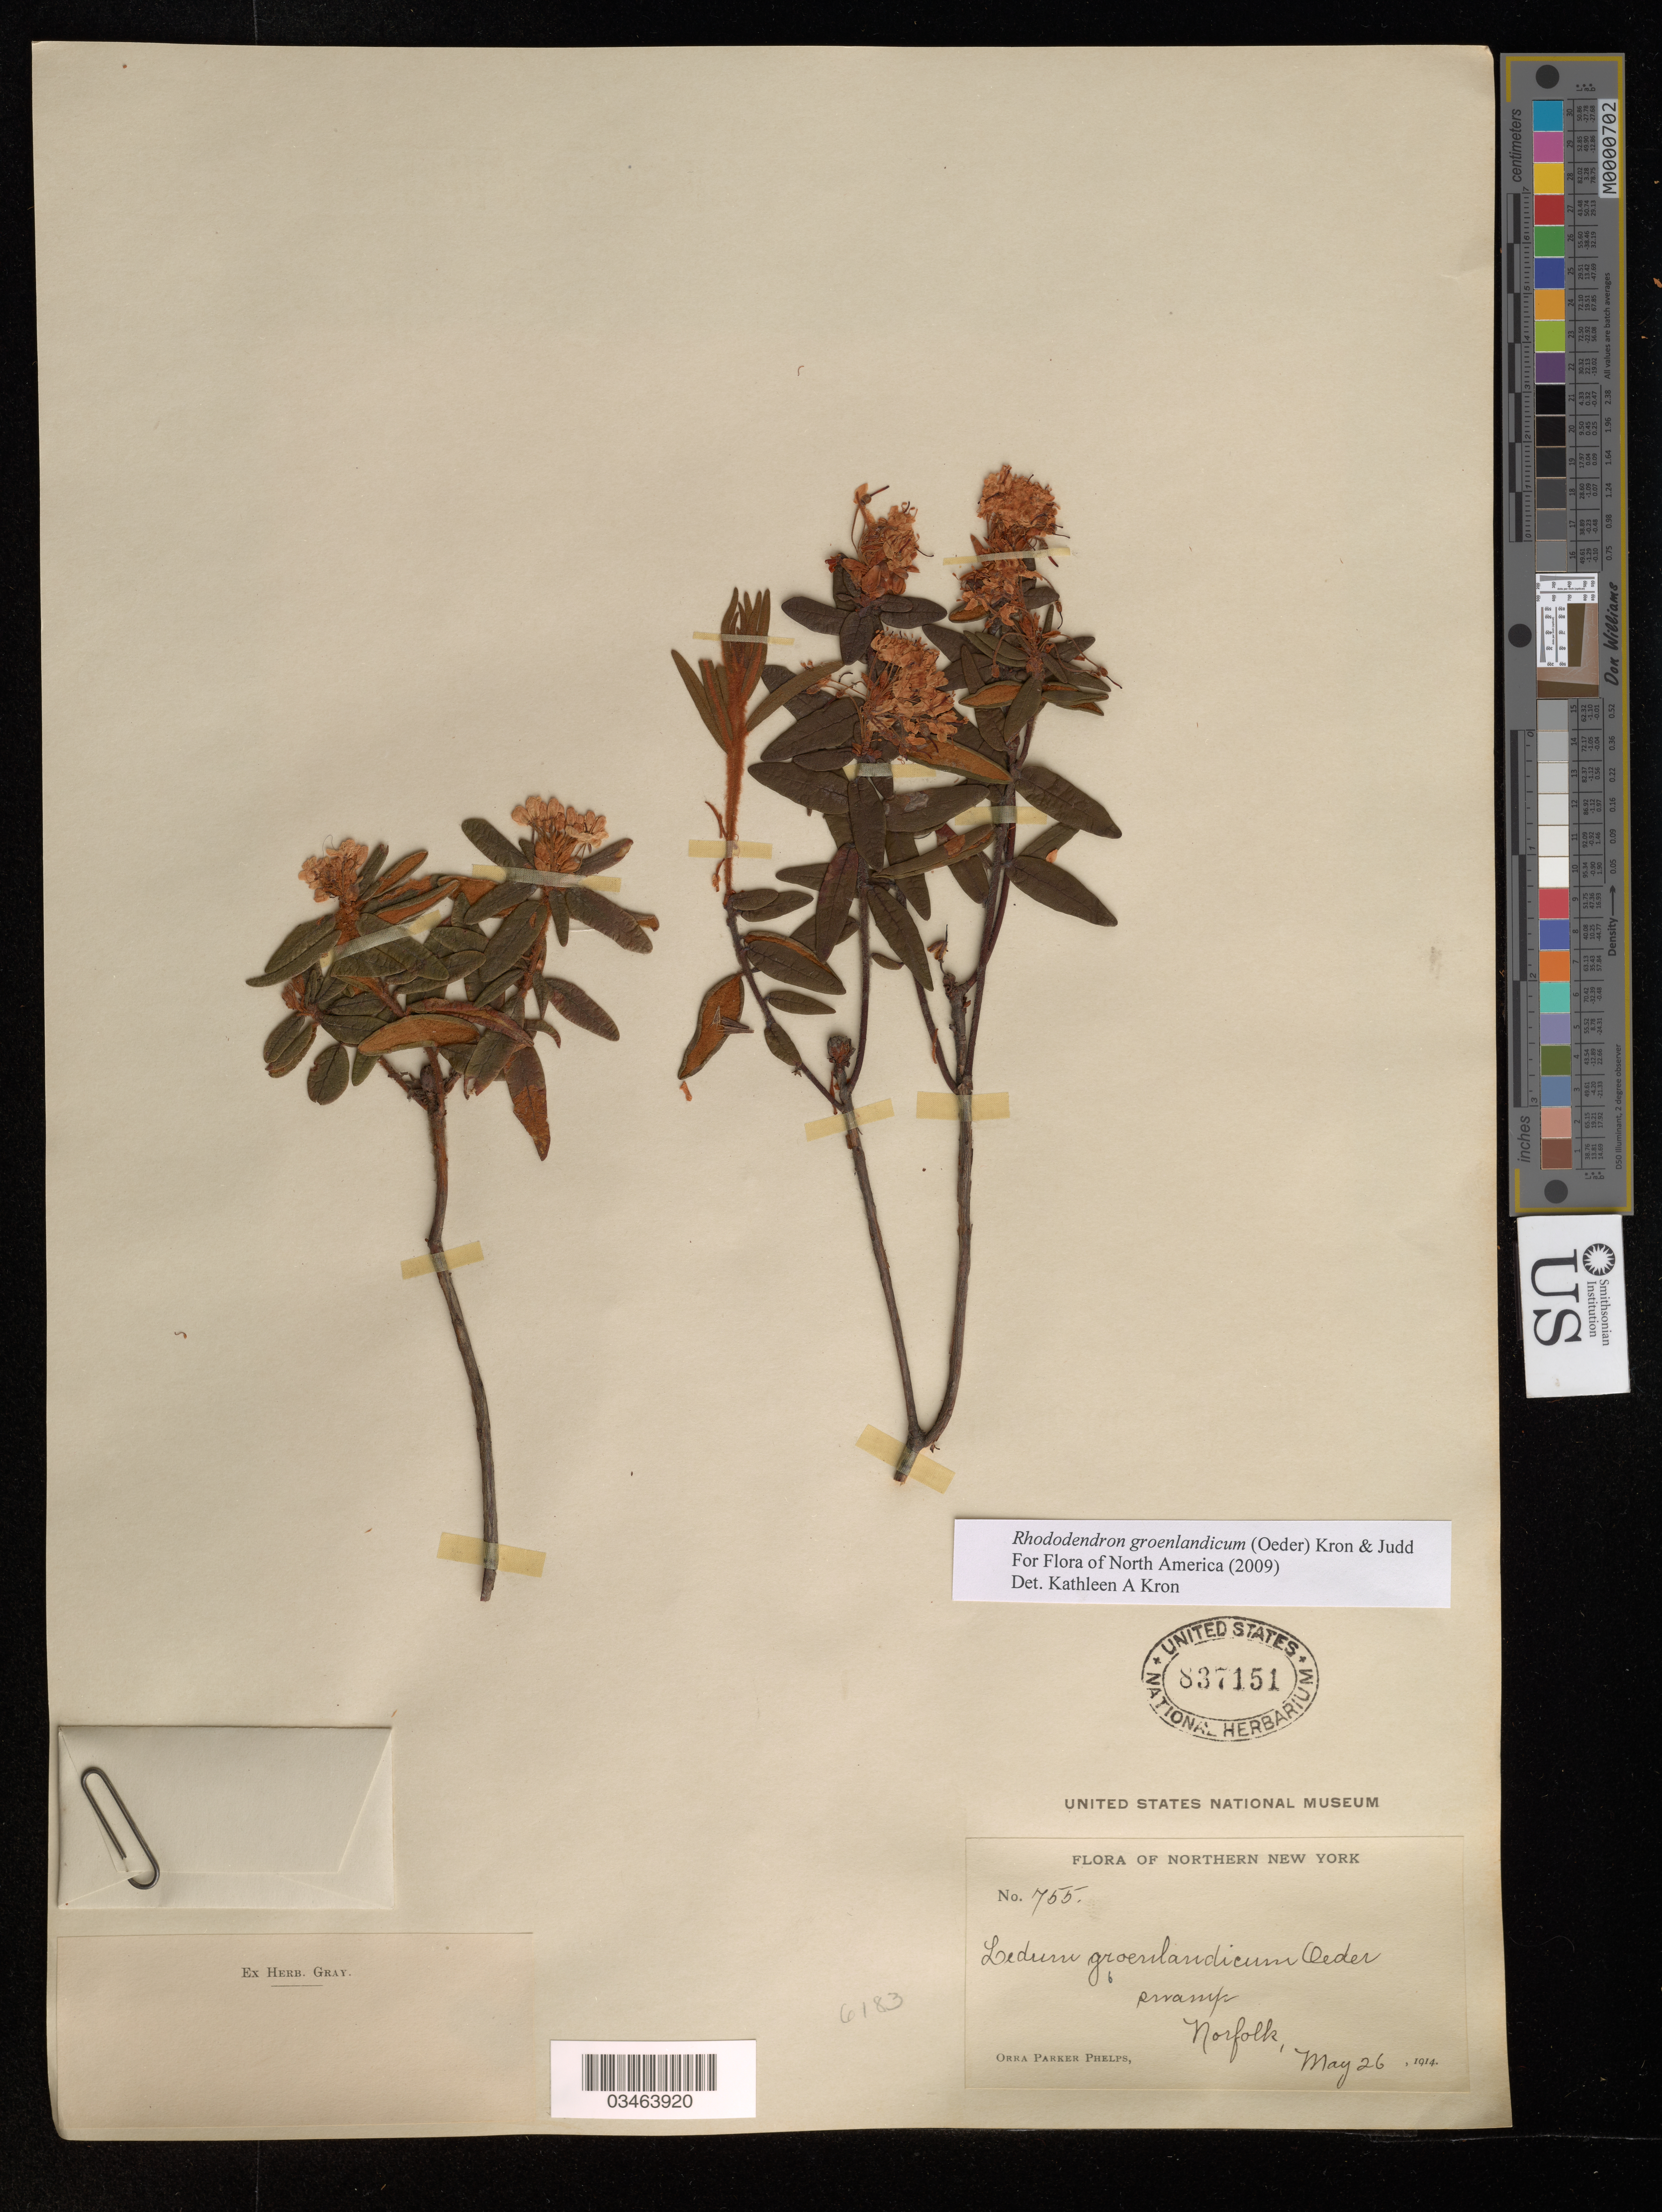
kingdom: Plantae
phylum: Tracheophyta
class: Magnoliopsida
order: Ericales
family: Ericaceae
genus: Rhododendron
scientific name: Rhododendron groenlandicum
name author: (Oeder) Kron & Judd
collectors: O. P. Phelps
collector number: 755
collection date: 1914-05-26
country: United States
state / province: New York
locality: Northern New York. Norfolk.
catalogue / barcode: US 837151